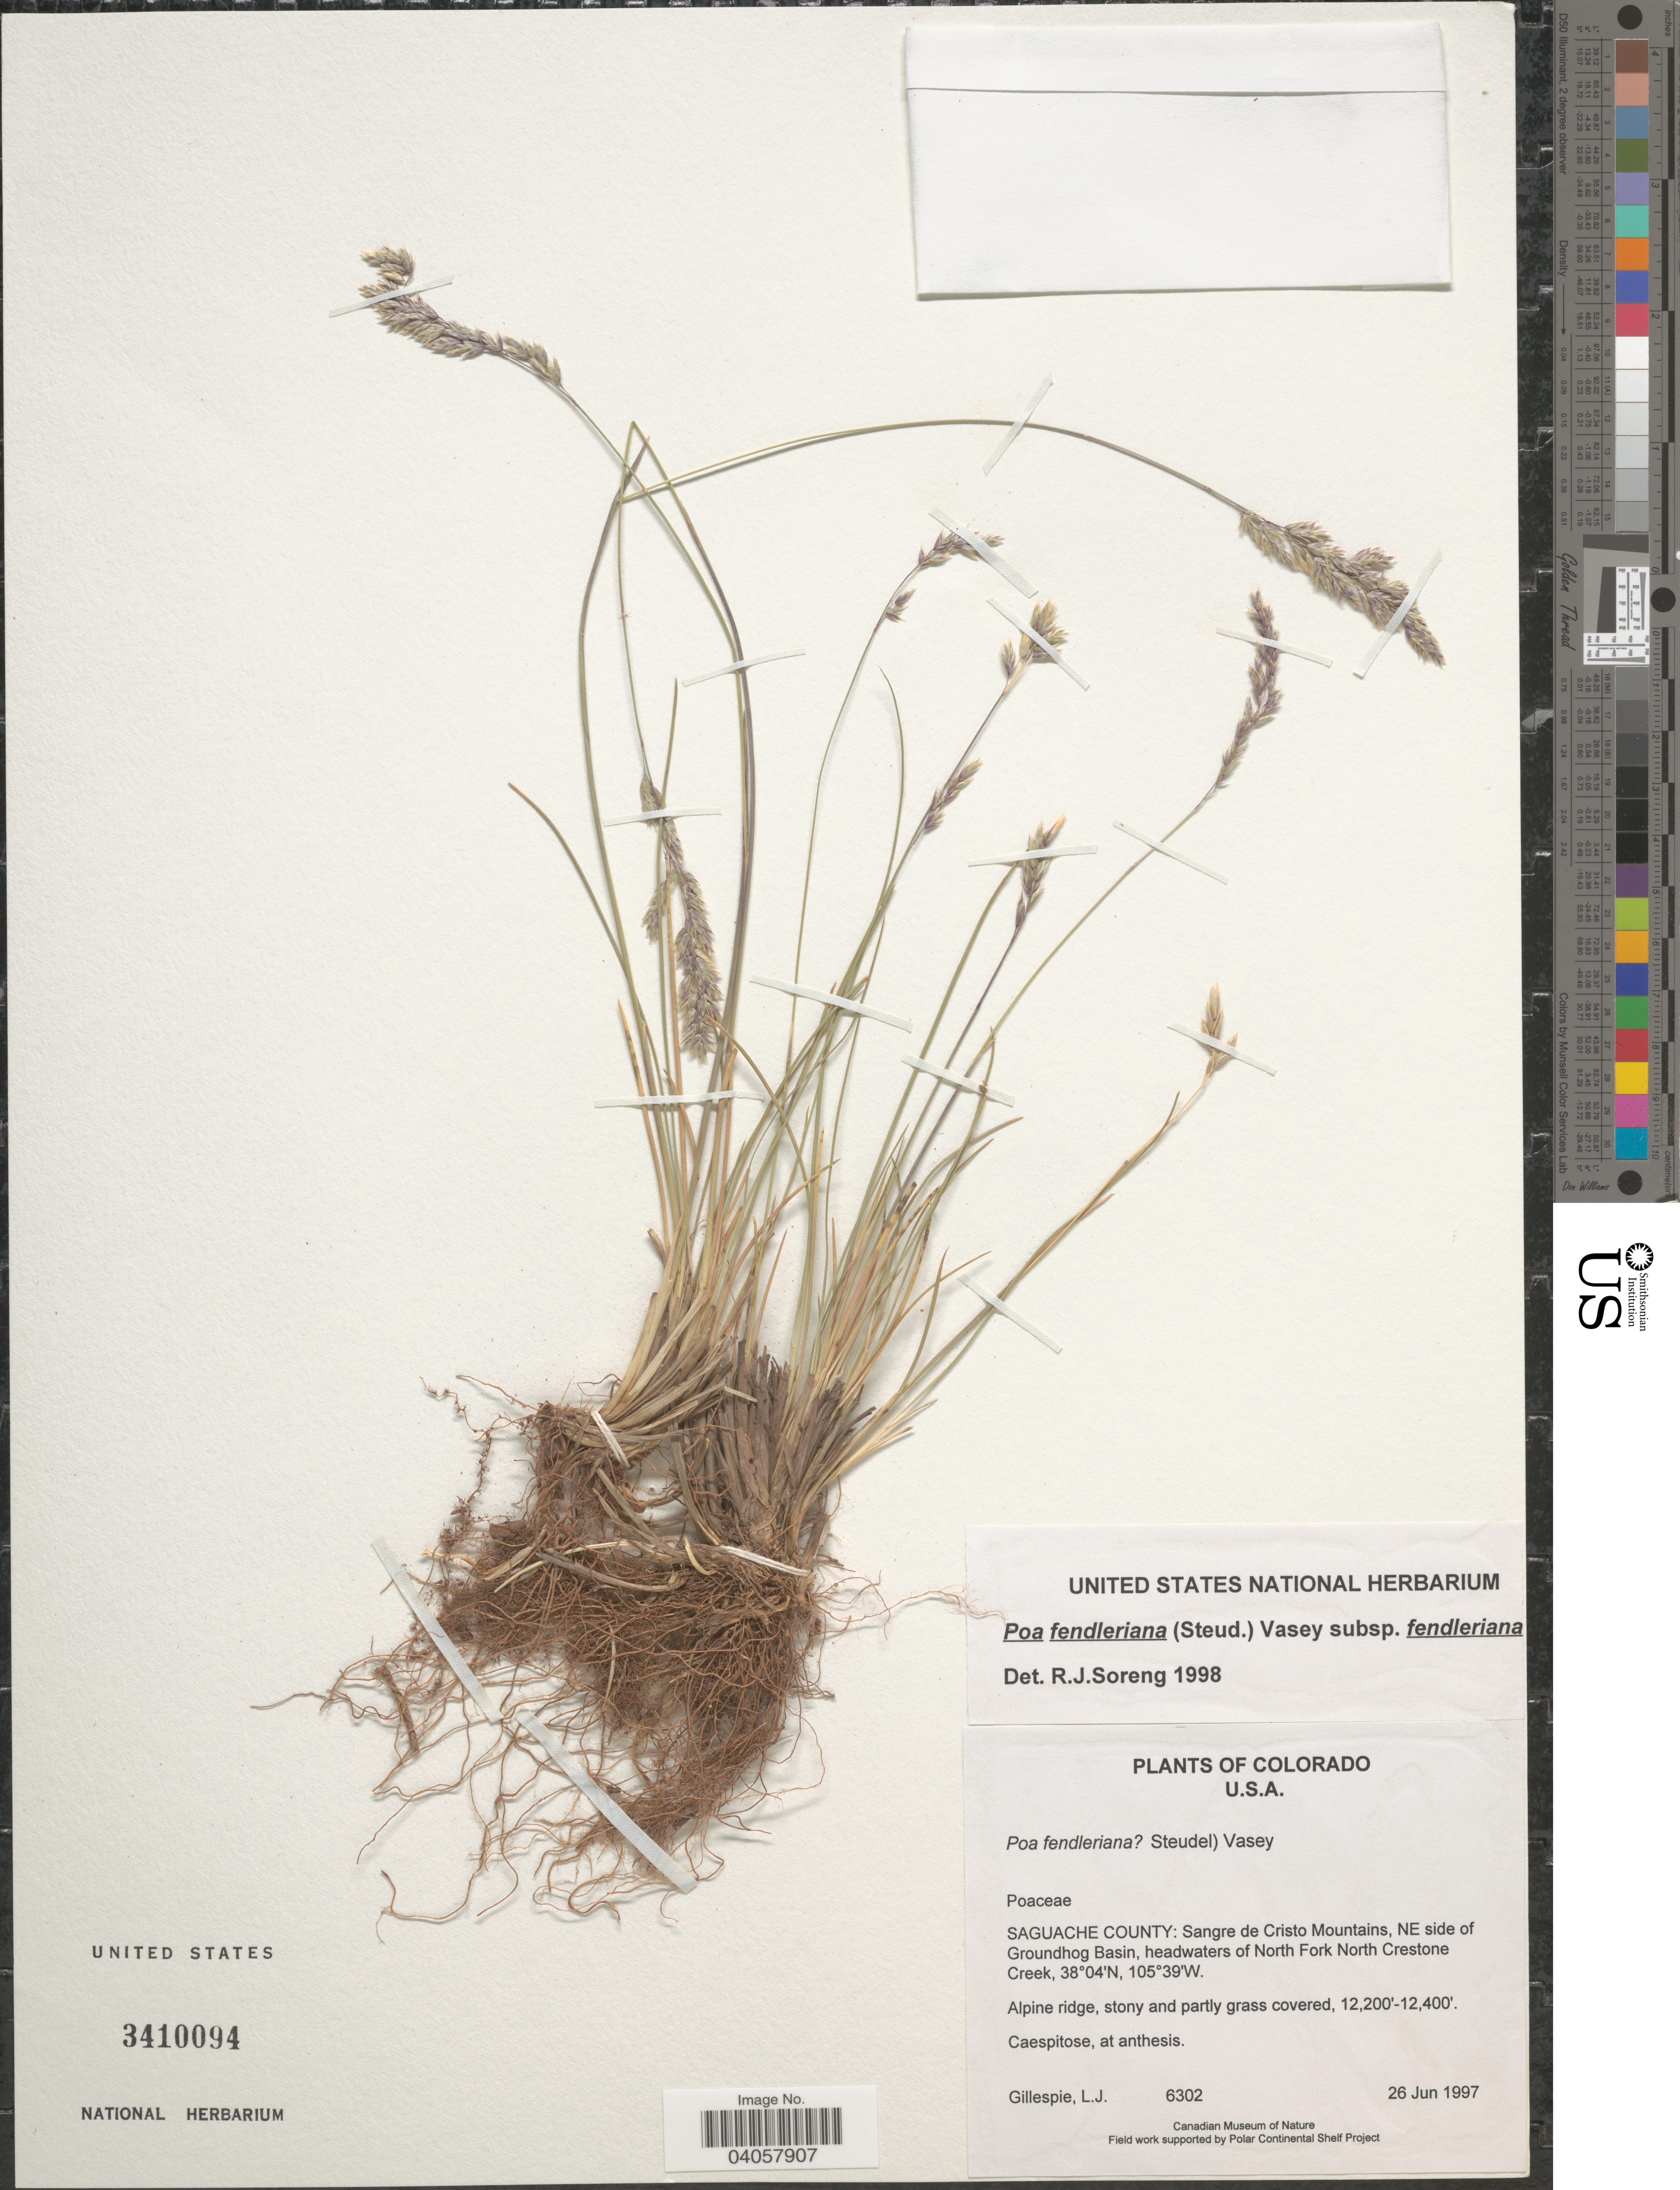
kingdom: Plantae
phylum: Tracheophyta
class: Liliopsida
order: Poales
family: Poaceae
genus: Poa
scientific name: Poa fendleriana subsp. fendleriana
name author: (Steud.) Vasey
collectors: L. Gillespie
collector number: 6302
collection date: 1997-06-26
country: United States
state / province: Colorado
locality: Saguache County: Sangre de Cristo Mountains, NE side of Groundhog Basin, headwaters of North Fork North Crestone Creek.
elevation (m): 3719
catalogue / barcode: US 3410094